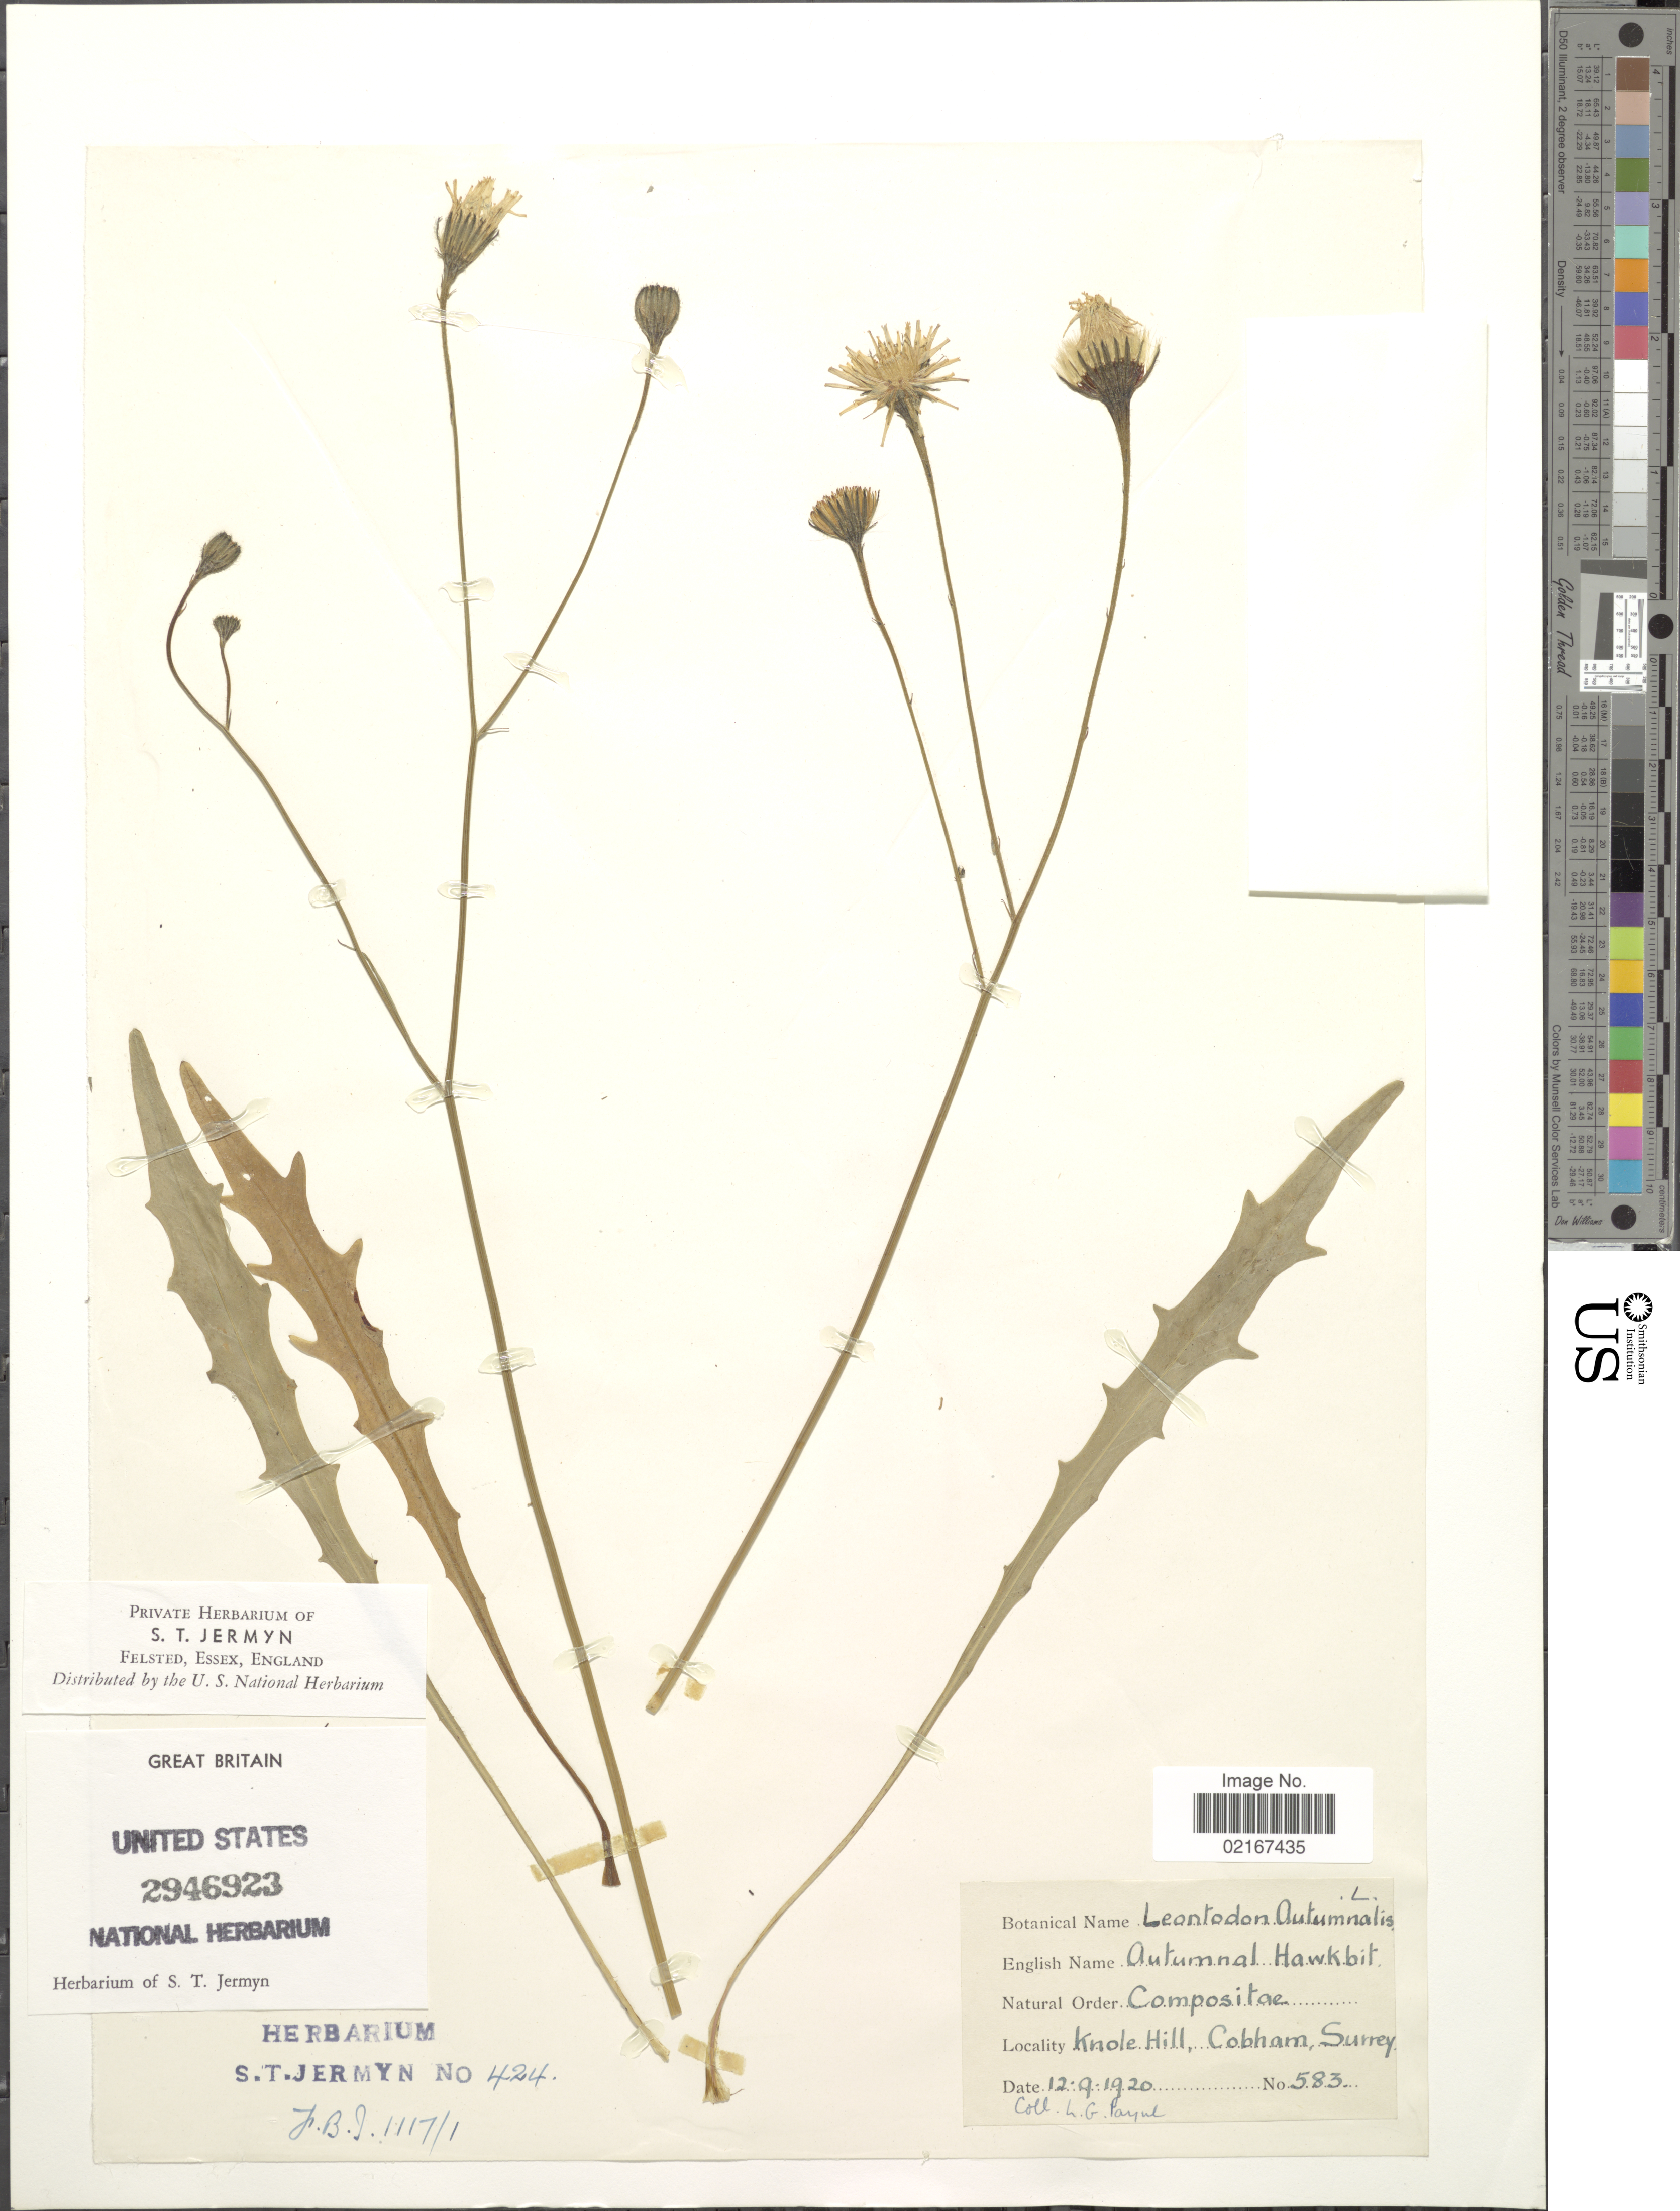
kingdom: Plantae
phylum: Tracheophyta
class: Magnoliopsida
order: Asterales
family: Asteraceae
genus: Scorzoneroides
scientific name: Scorzoneroides autumnalis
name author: (L.) Moench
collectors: L. Payne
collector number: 583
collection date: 1920-09-12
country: United Kingdom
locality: Great Britain, Knole Hill, Cobham, Surrey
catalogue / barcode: US 2946923